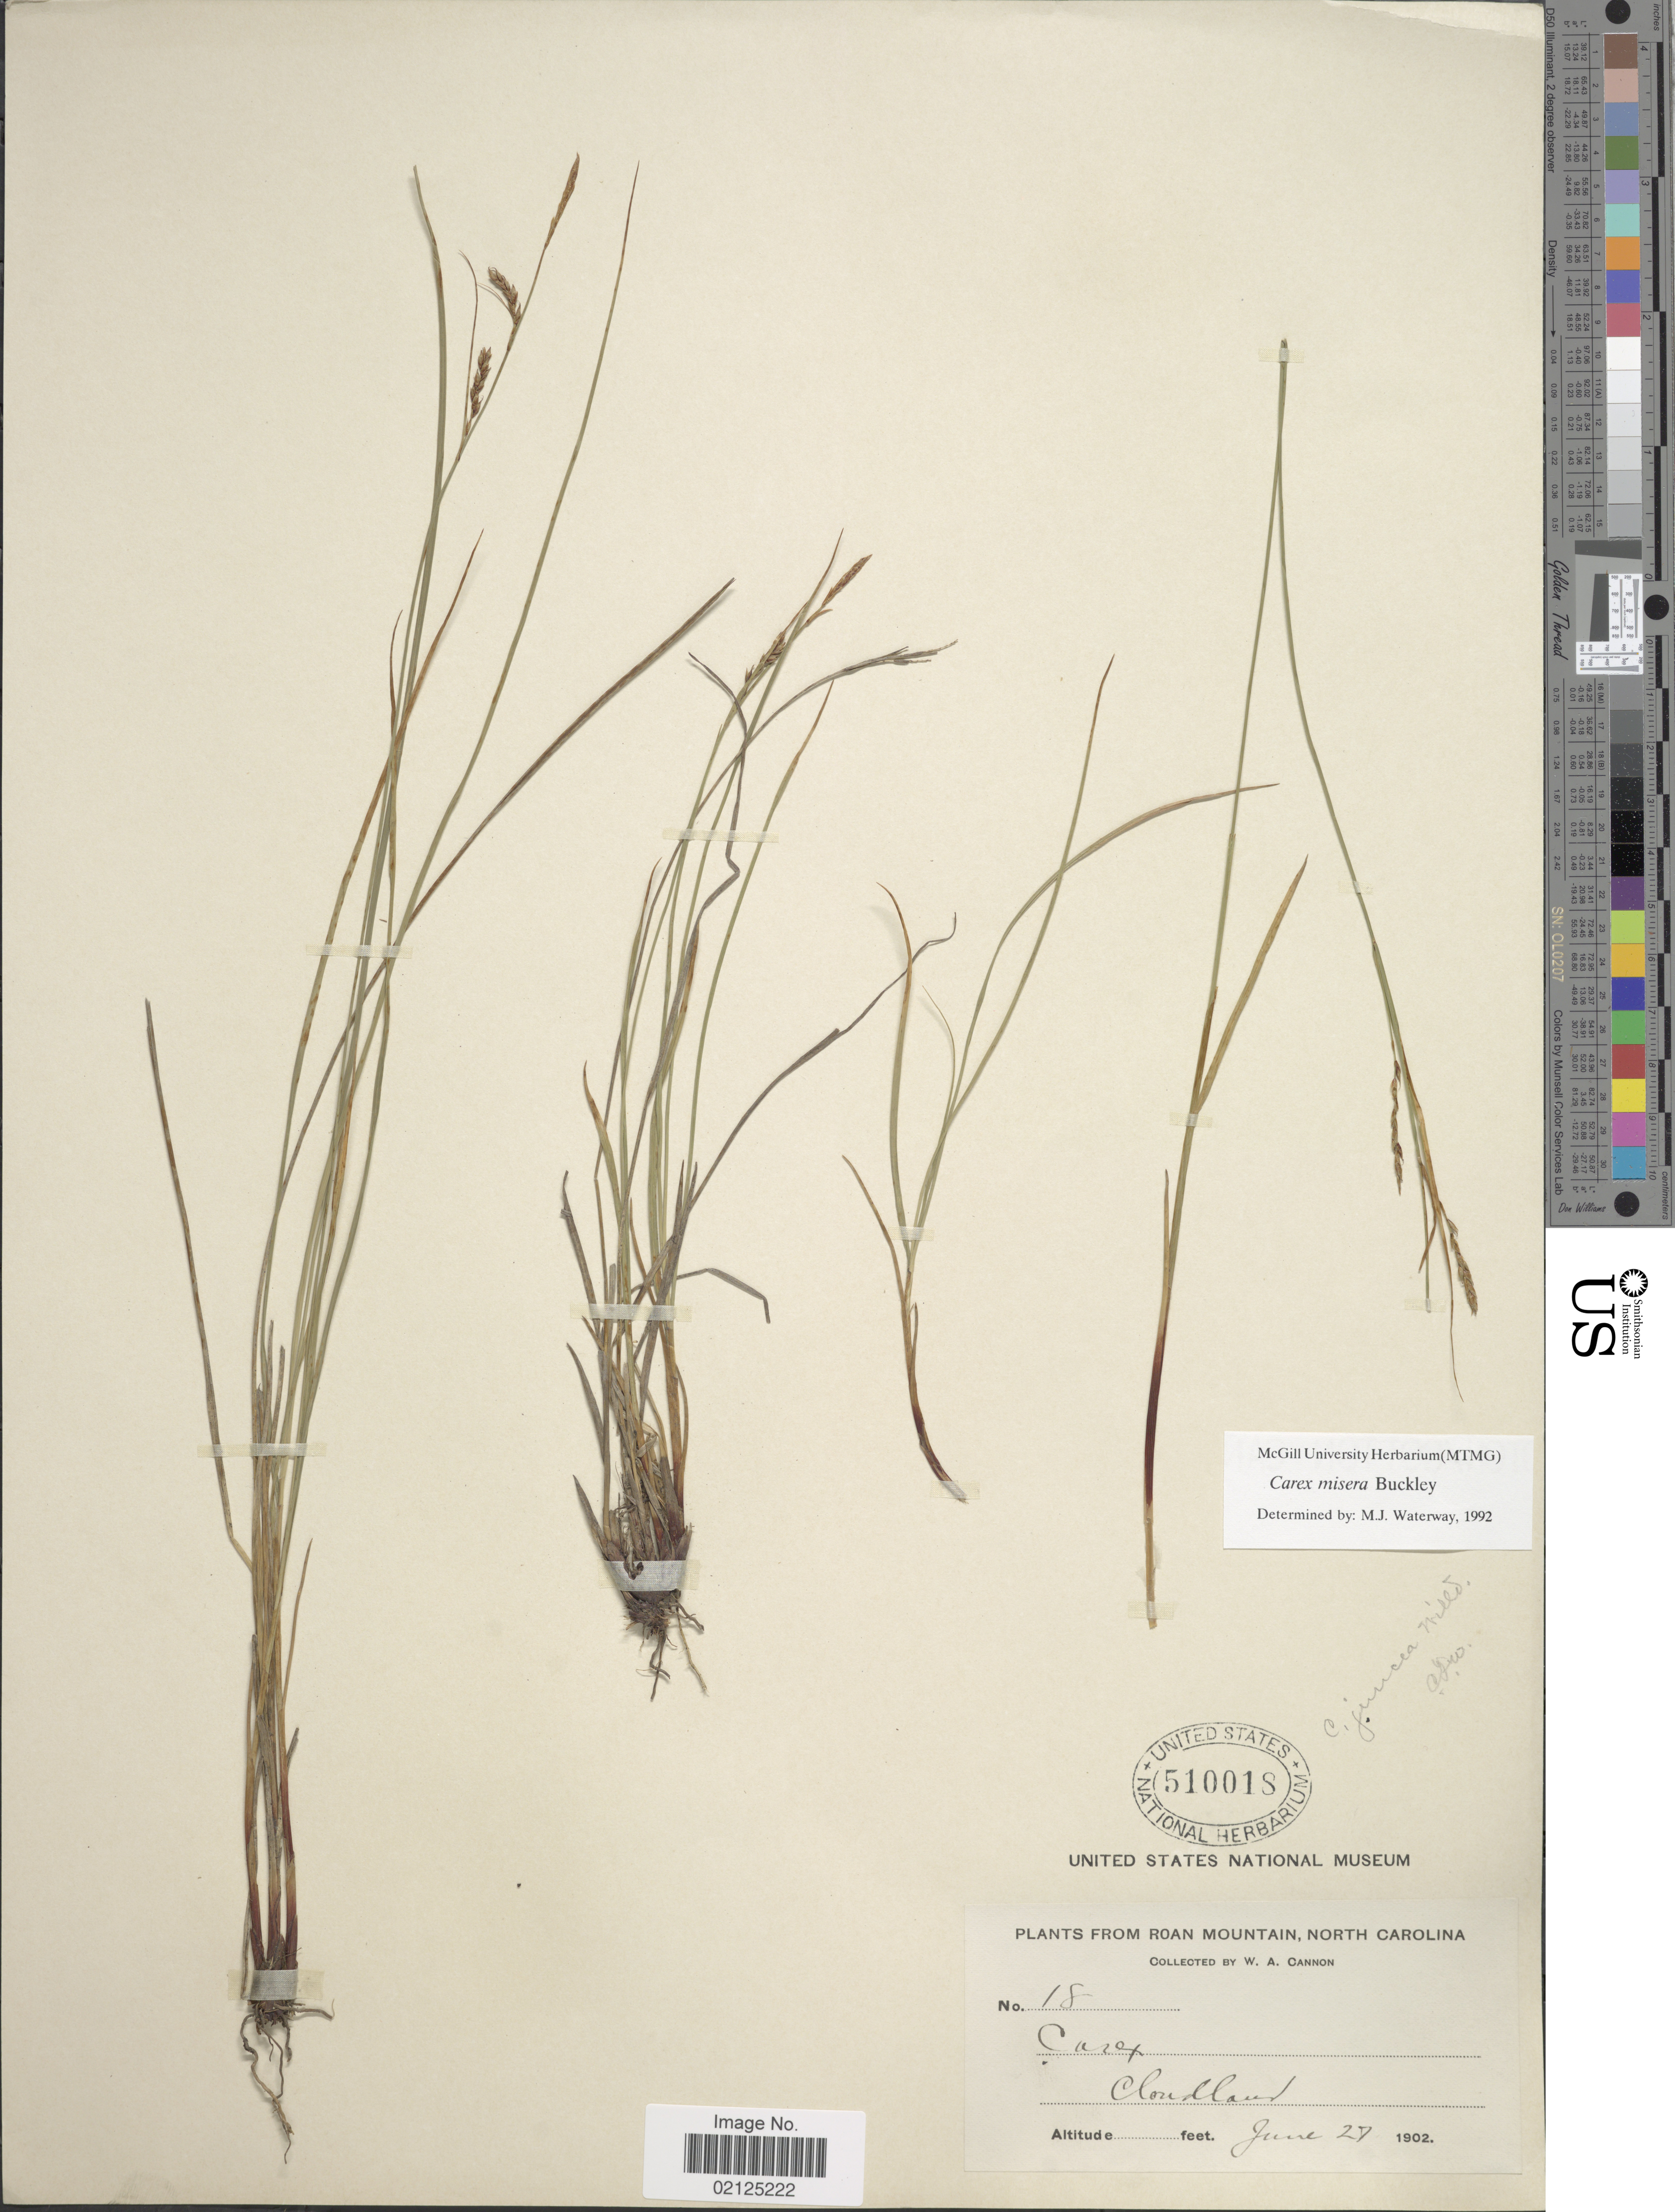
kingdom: Plantae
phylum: Tracheophyta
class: Liliopsida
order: Poales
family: Cyperaceae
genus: Carex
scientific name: Carex misera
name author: Buckley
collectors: W. Cannon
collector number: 18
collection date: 1902-06-27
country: United States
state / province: North Carolina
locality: From Roan Mountain, Cloudland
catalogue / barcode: US 510018